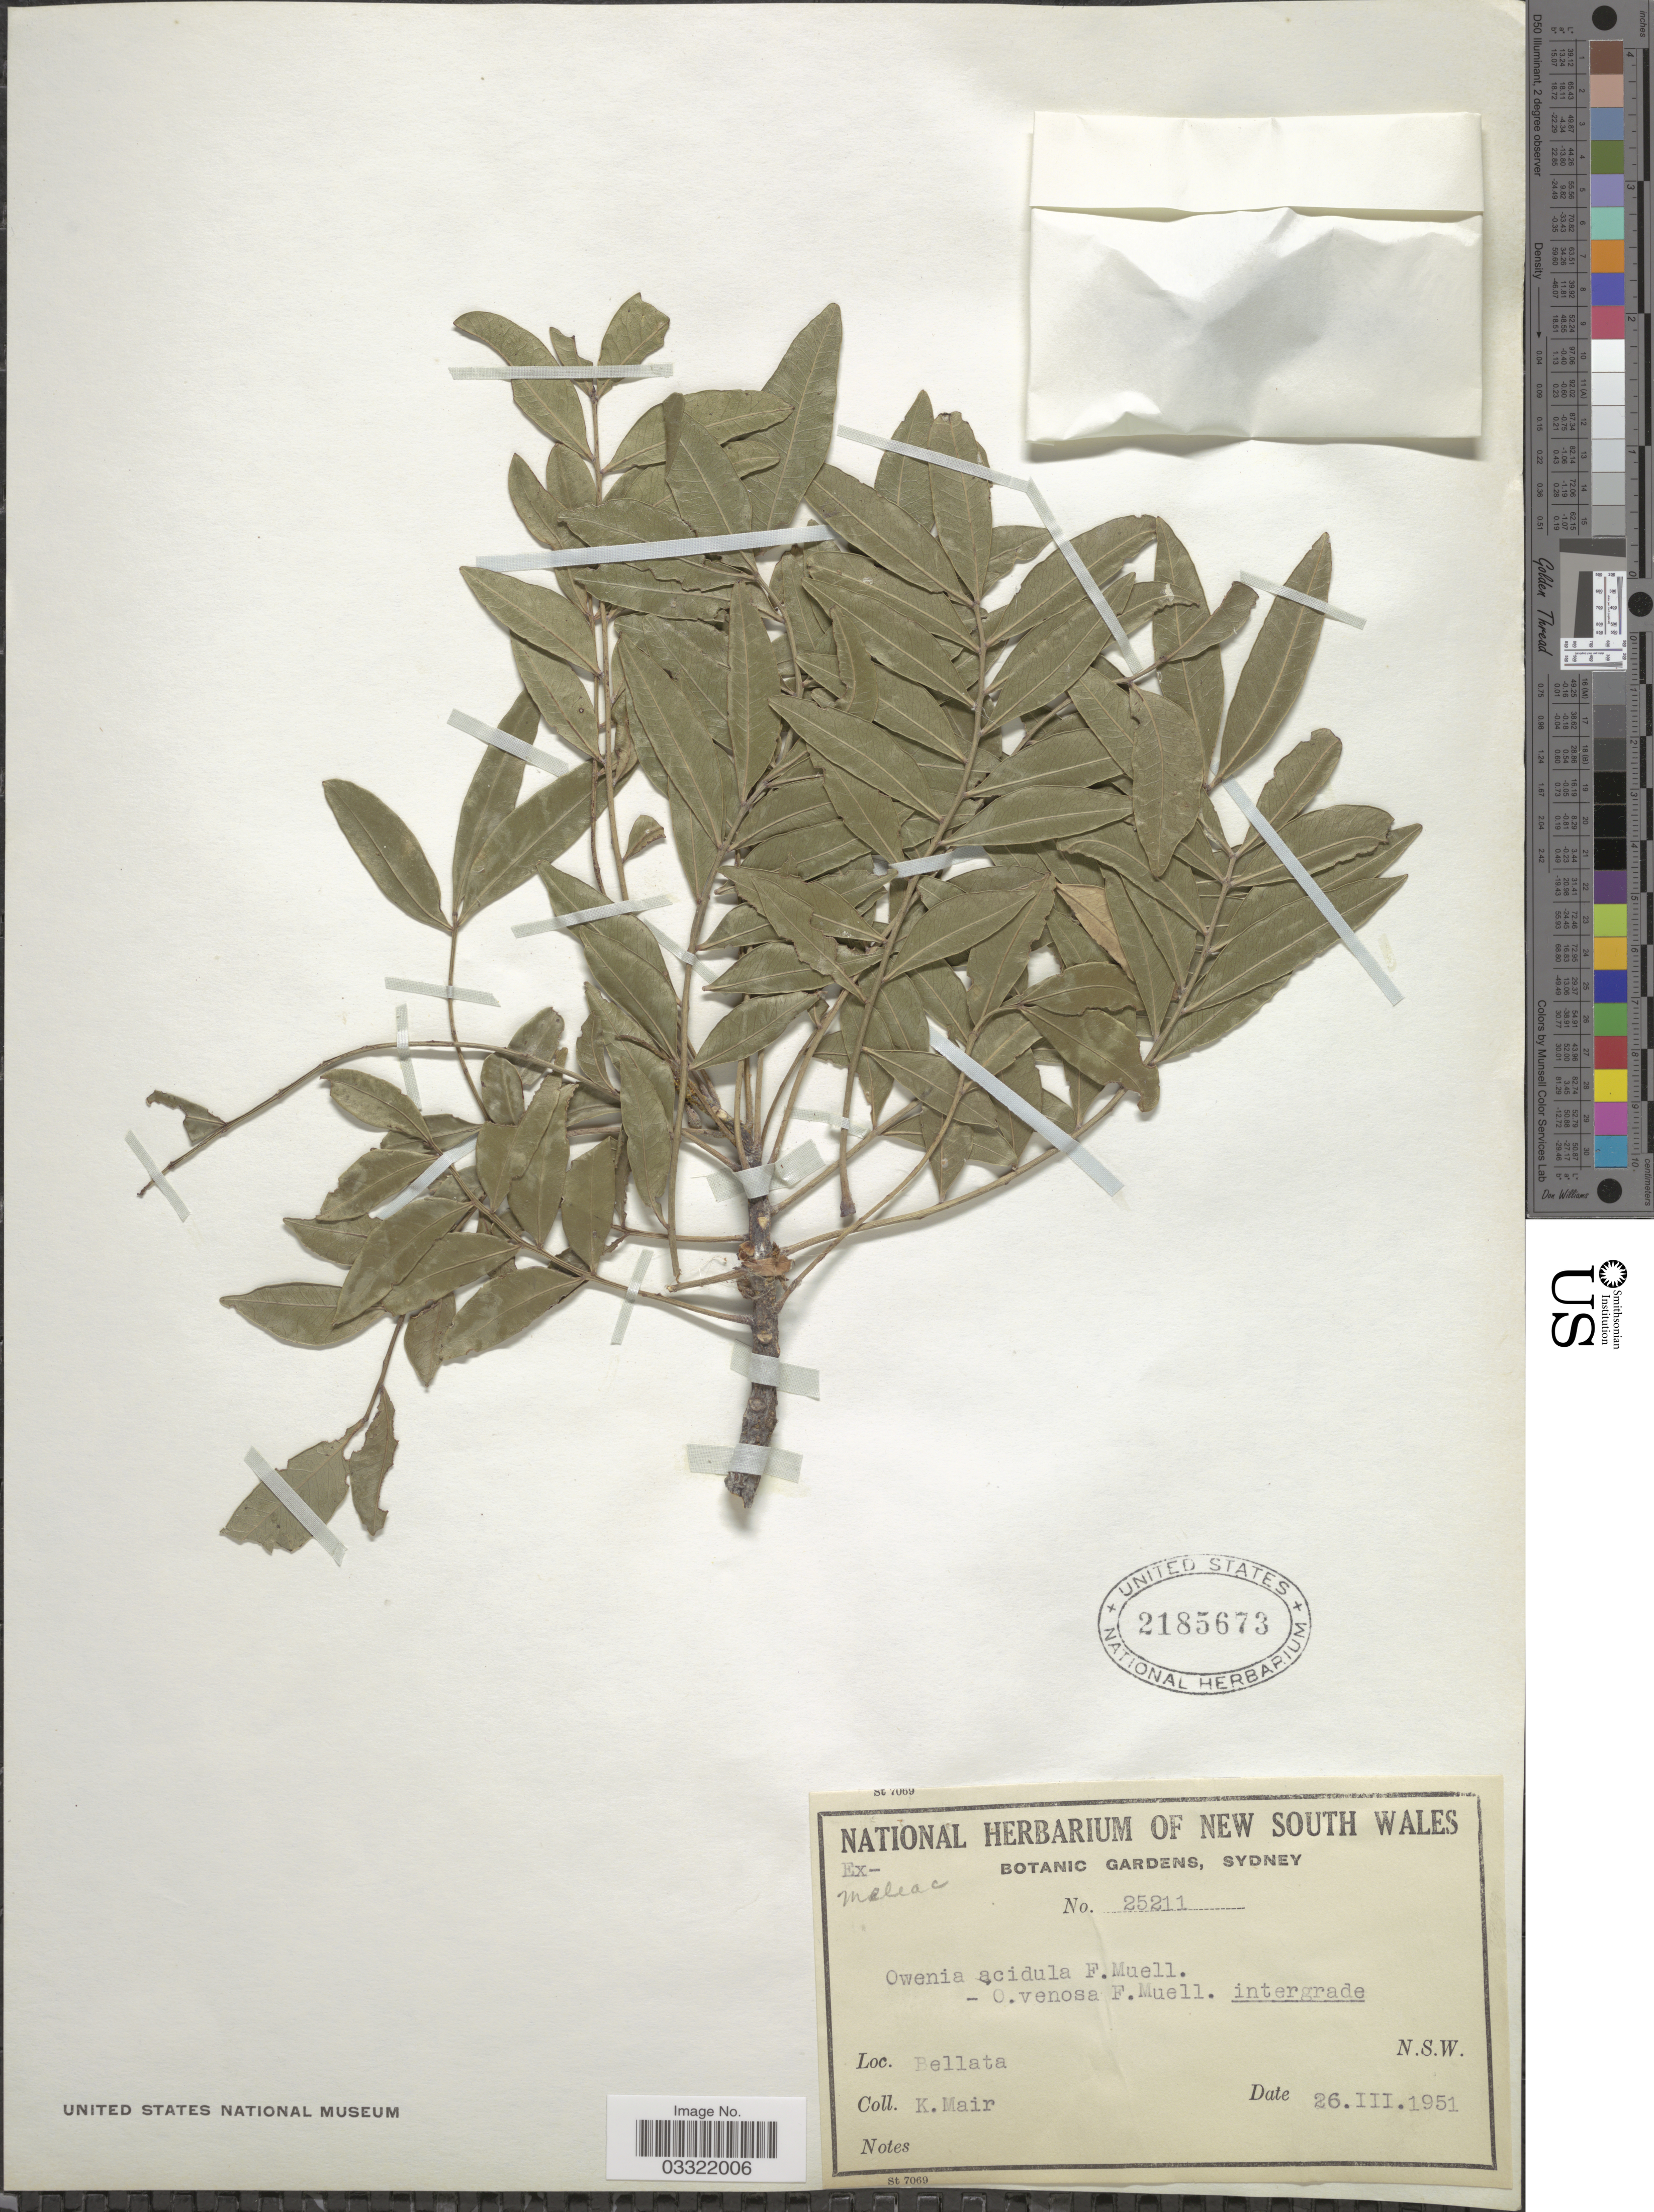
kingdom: Plantae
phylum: Tracheophyta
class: Magnoliopsida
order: Sapindales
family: Meliaceae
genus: Owenia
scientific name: Owenia acidula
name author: F. Muell.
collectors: K. Mair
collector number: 25211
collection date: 1951-03-26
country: Australia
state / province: New South Wales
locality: Bellata.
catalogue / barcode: US 2185673